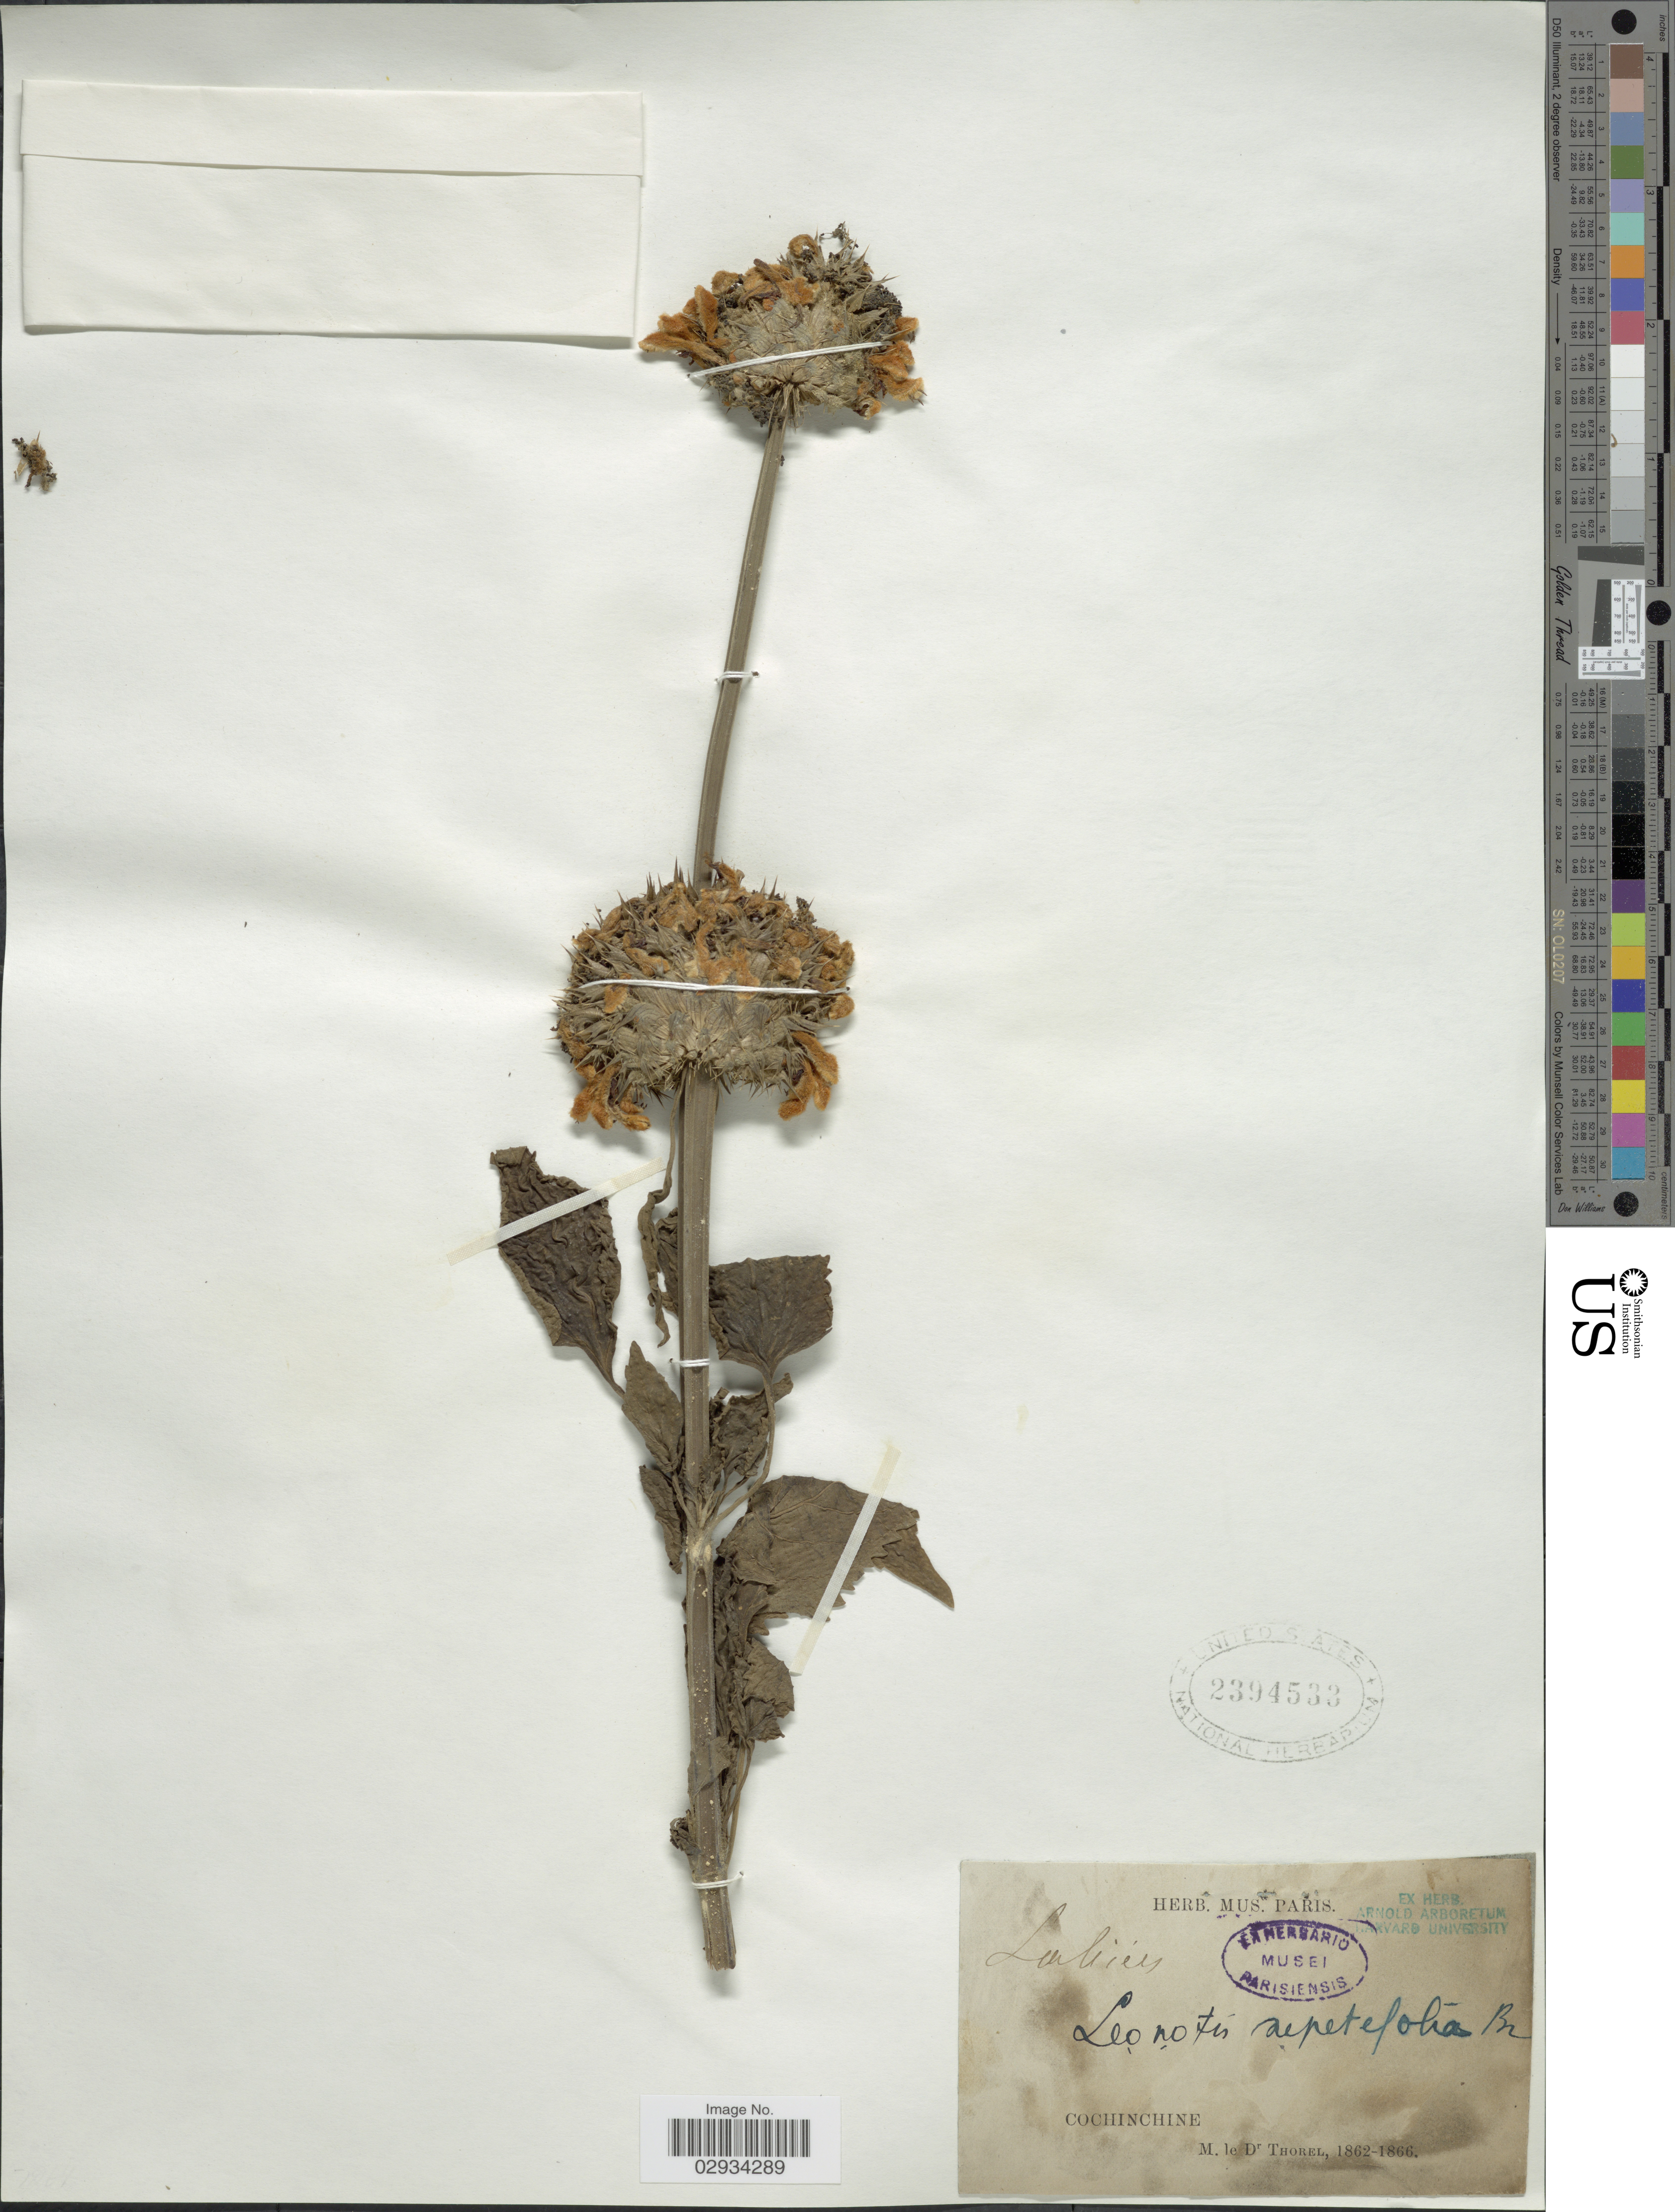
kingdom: Plantae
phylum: Tracheophyta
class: Magnoliopsida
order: Lamiales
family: Lamiaceae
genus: Leonotis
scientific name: Leonotis nepetifolia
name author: (L.) R. Br.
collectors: C. Thorel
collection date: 1862/1866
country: Vietnam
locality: Cochinchine.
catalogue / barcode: US 2394533